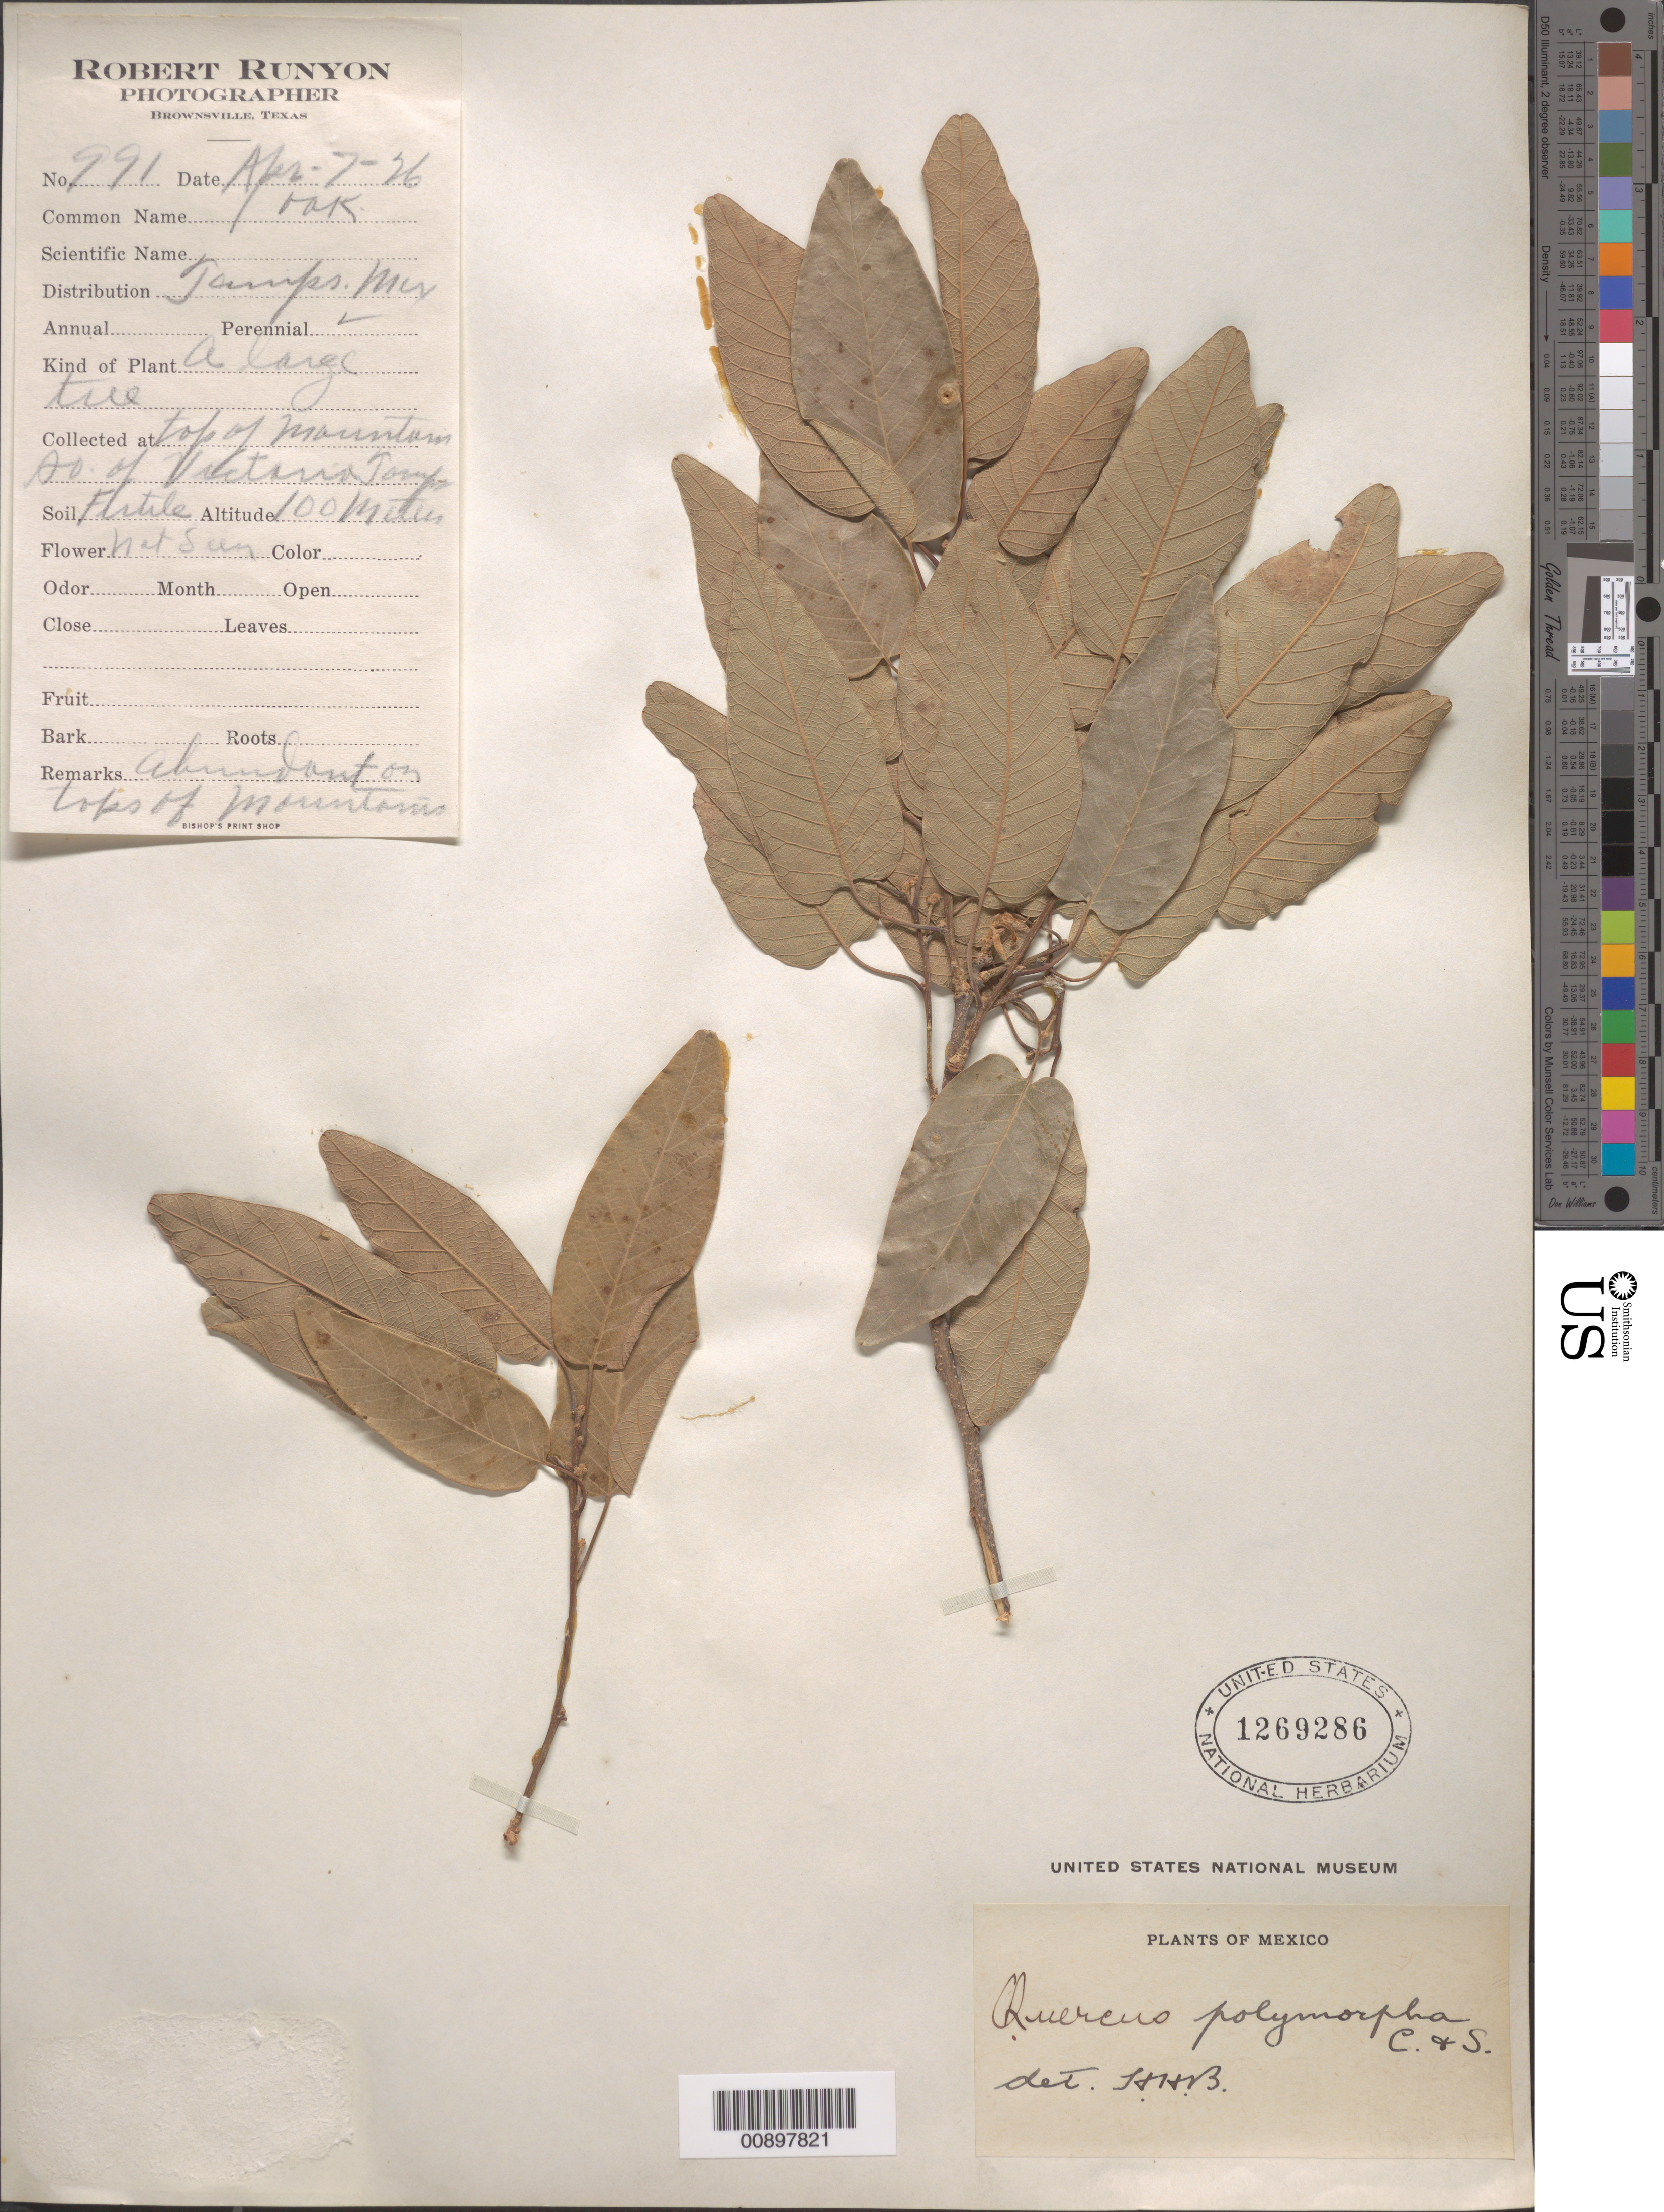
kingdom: Plantae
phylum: Tracheophyta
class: Magnoliopsida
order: Fagales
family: Fagaceae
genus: Quercus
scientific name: Quercus polymorpha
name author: Schltdl. & Cham.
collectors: R. Runyon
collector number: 991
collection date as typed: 07 Apr 1926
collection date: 1926-04-07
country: Mexico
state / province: Tamaulipas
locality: Mountains SO. Victoria, Tamaulipas.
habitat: Top of mountains. Soil fertile.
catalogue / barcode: US 1269286